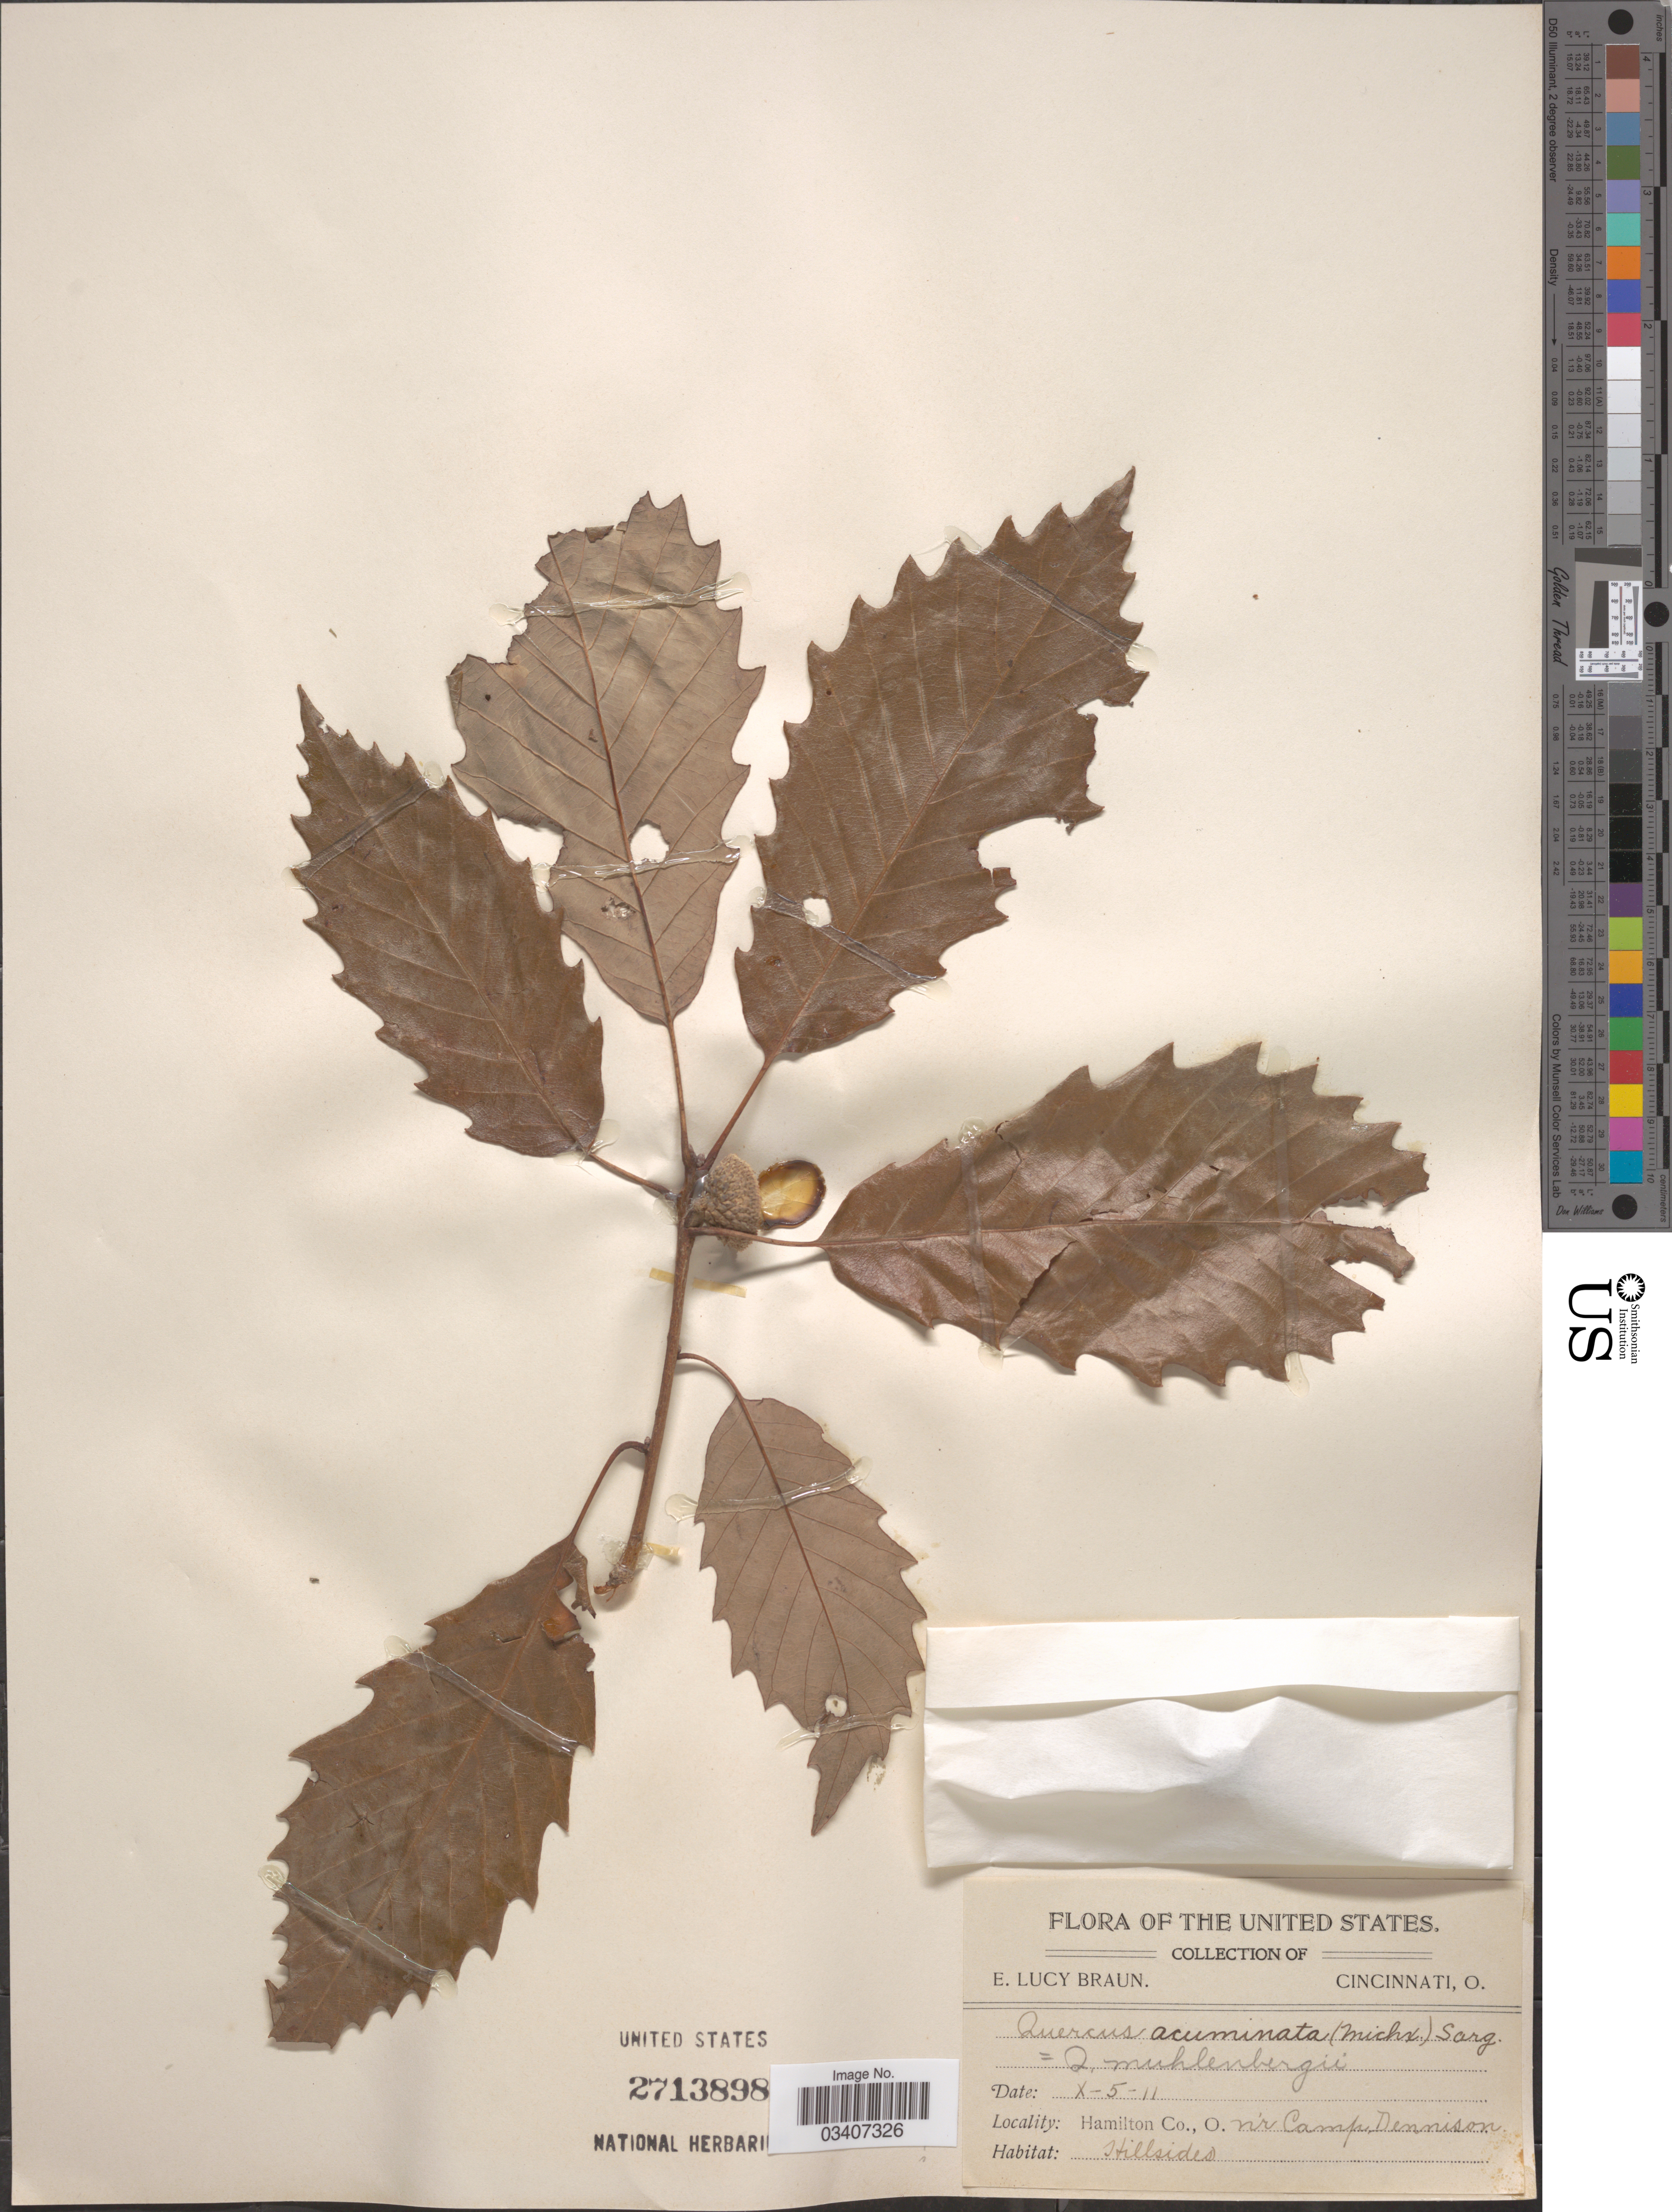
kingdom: Plantae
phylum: Tracheophyta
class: Magnoliopsida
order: Fagales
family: Fagaceae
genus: Quercus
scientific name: Quercus muehlenbergii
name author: Engelm.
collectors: E. L. Braun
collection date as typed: Transcribed d/m/y: 5/10/11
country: United States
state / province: Ohio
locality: Hamilton Co. N'r Camp Dennison.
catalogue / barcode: US 2713898